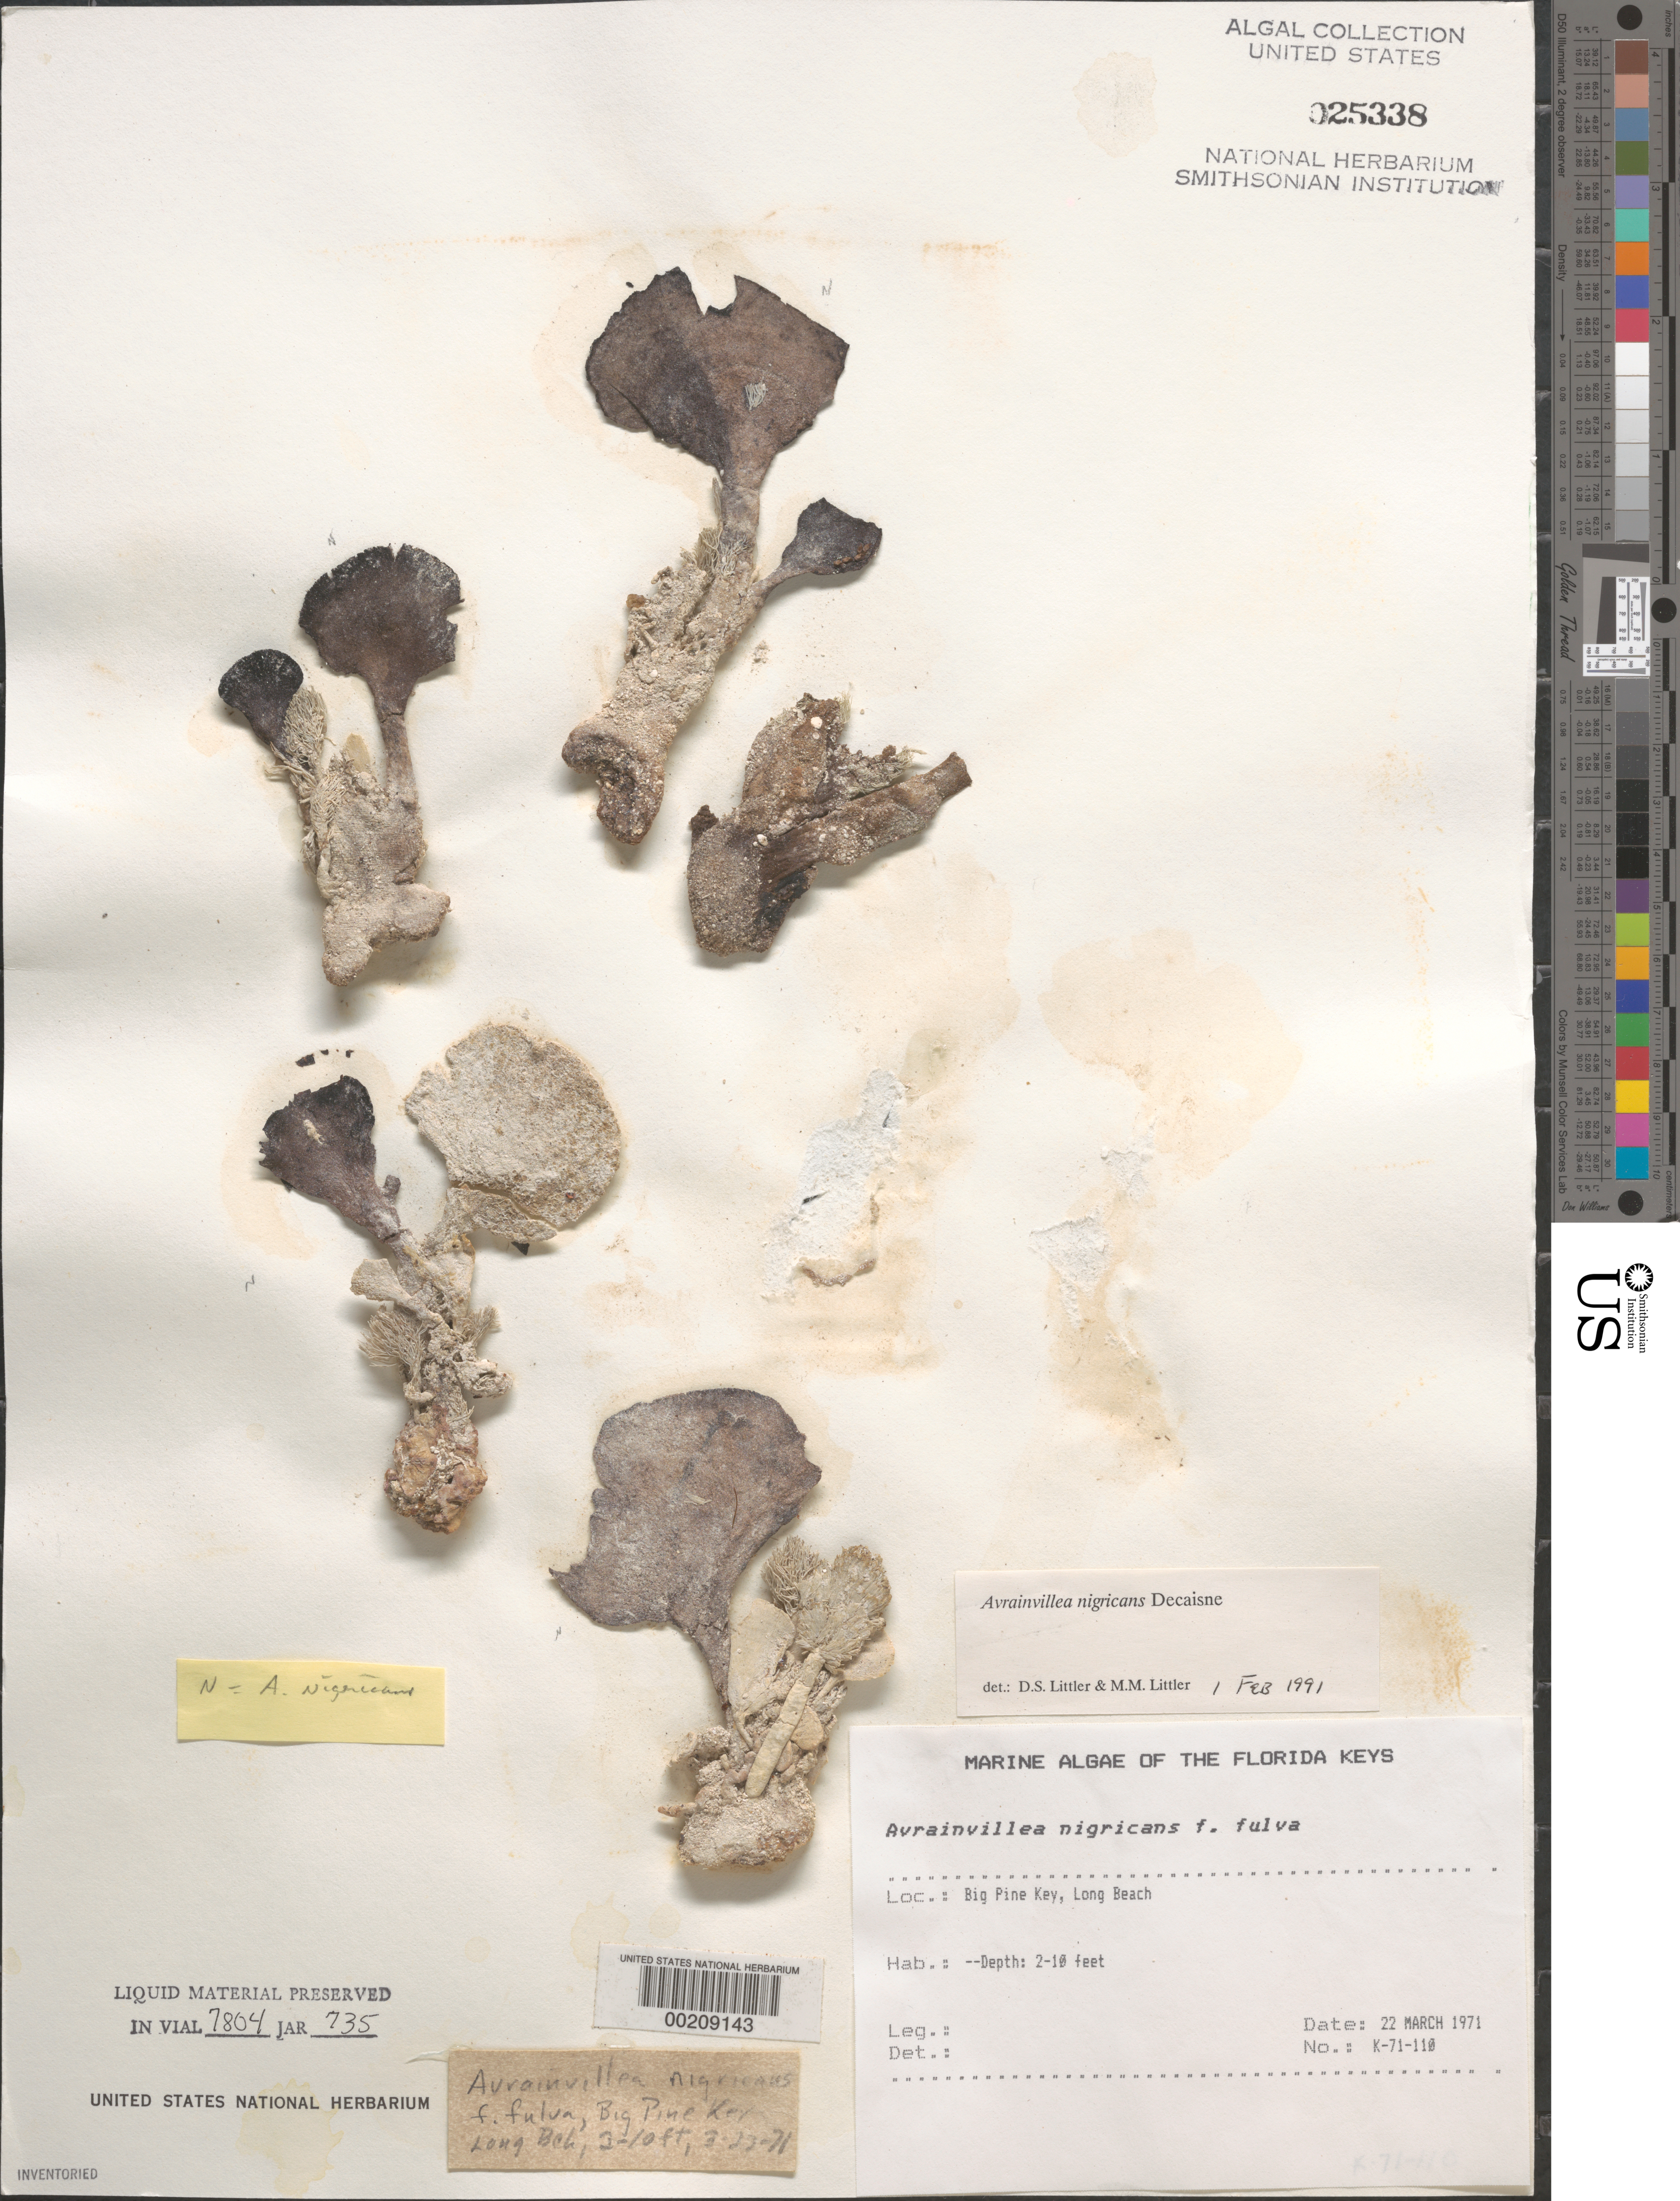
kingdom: Plantae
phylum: Chlorophyta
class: Ulvophyceae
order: Bryopsidales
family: Dichotomosiphonaceae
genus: Avrainvillea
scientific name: Avrainvillea nigricans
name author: Decne.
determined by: Littler, D. S.; Littler, M. M.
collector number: K-71-110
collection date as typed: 22 Mar 1971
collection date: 1971-03-22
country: United States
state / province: Florida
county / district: Monroe County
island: Big Pine Key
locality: Long Beach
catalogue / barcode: US 25338